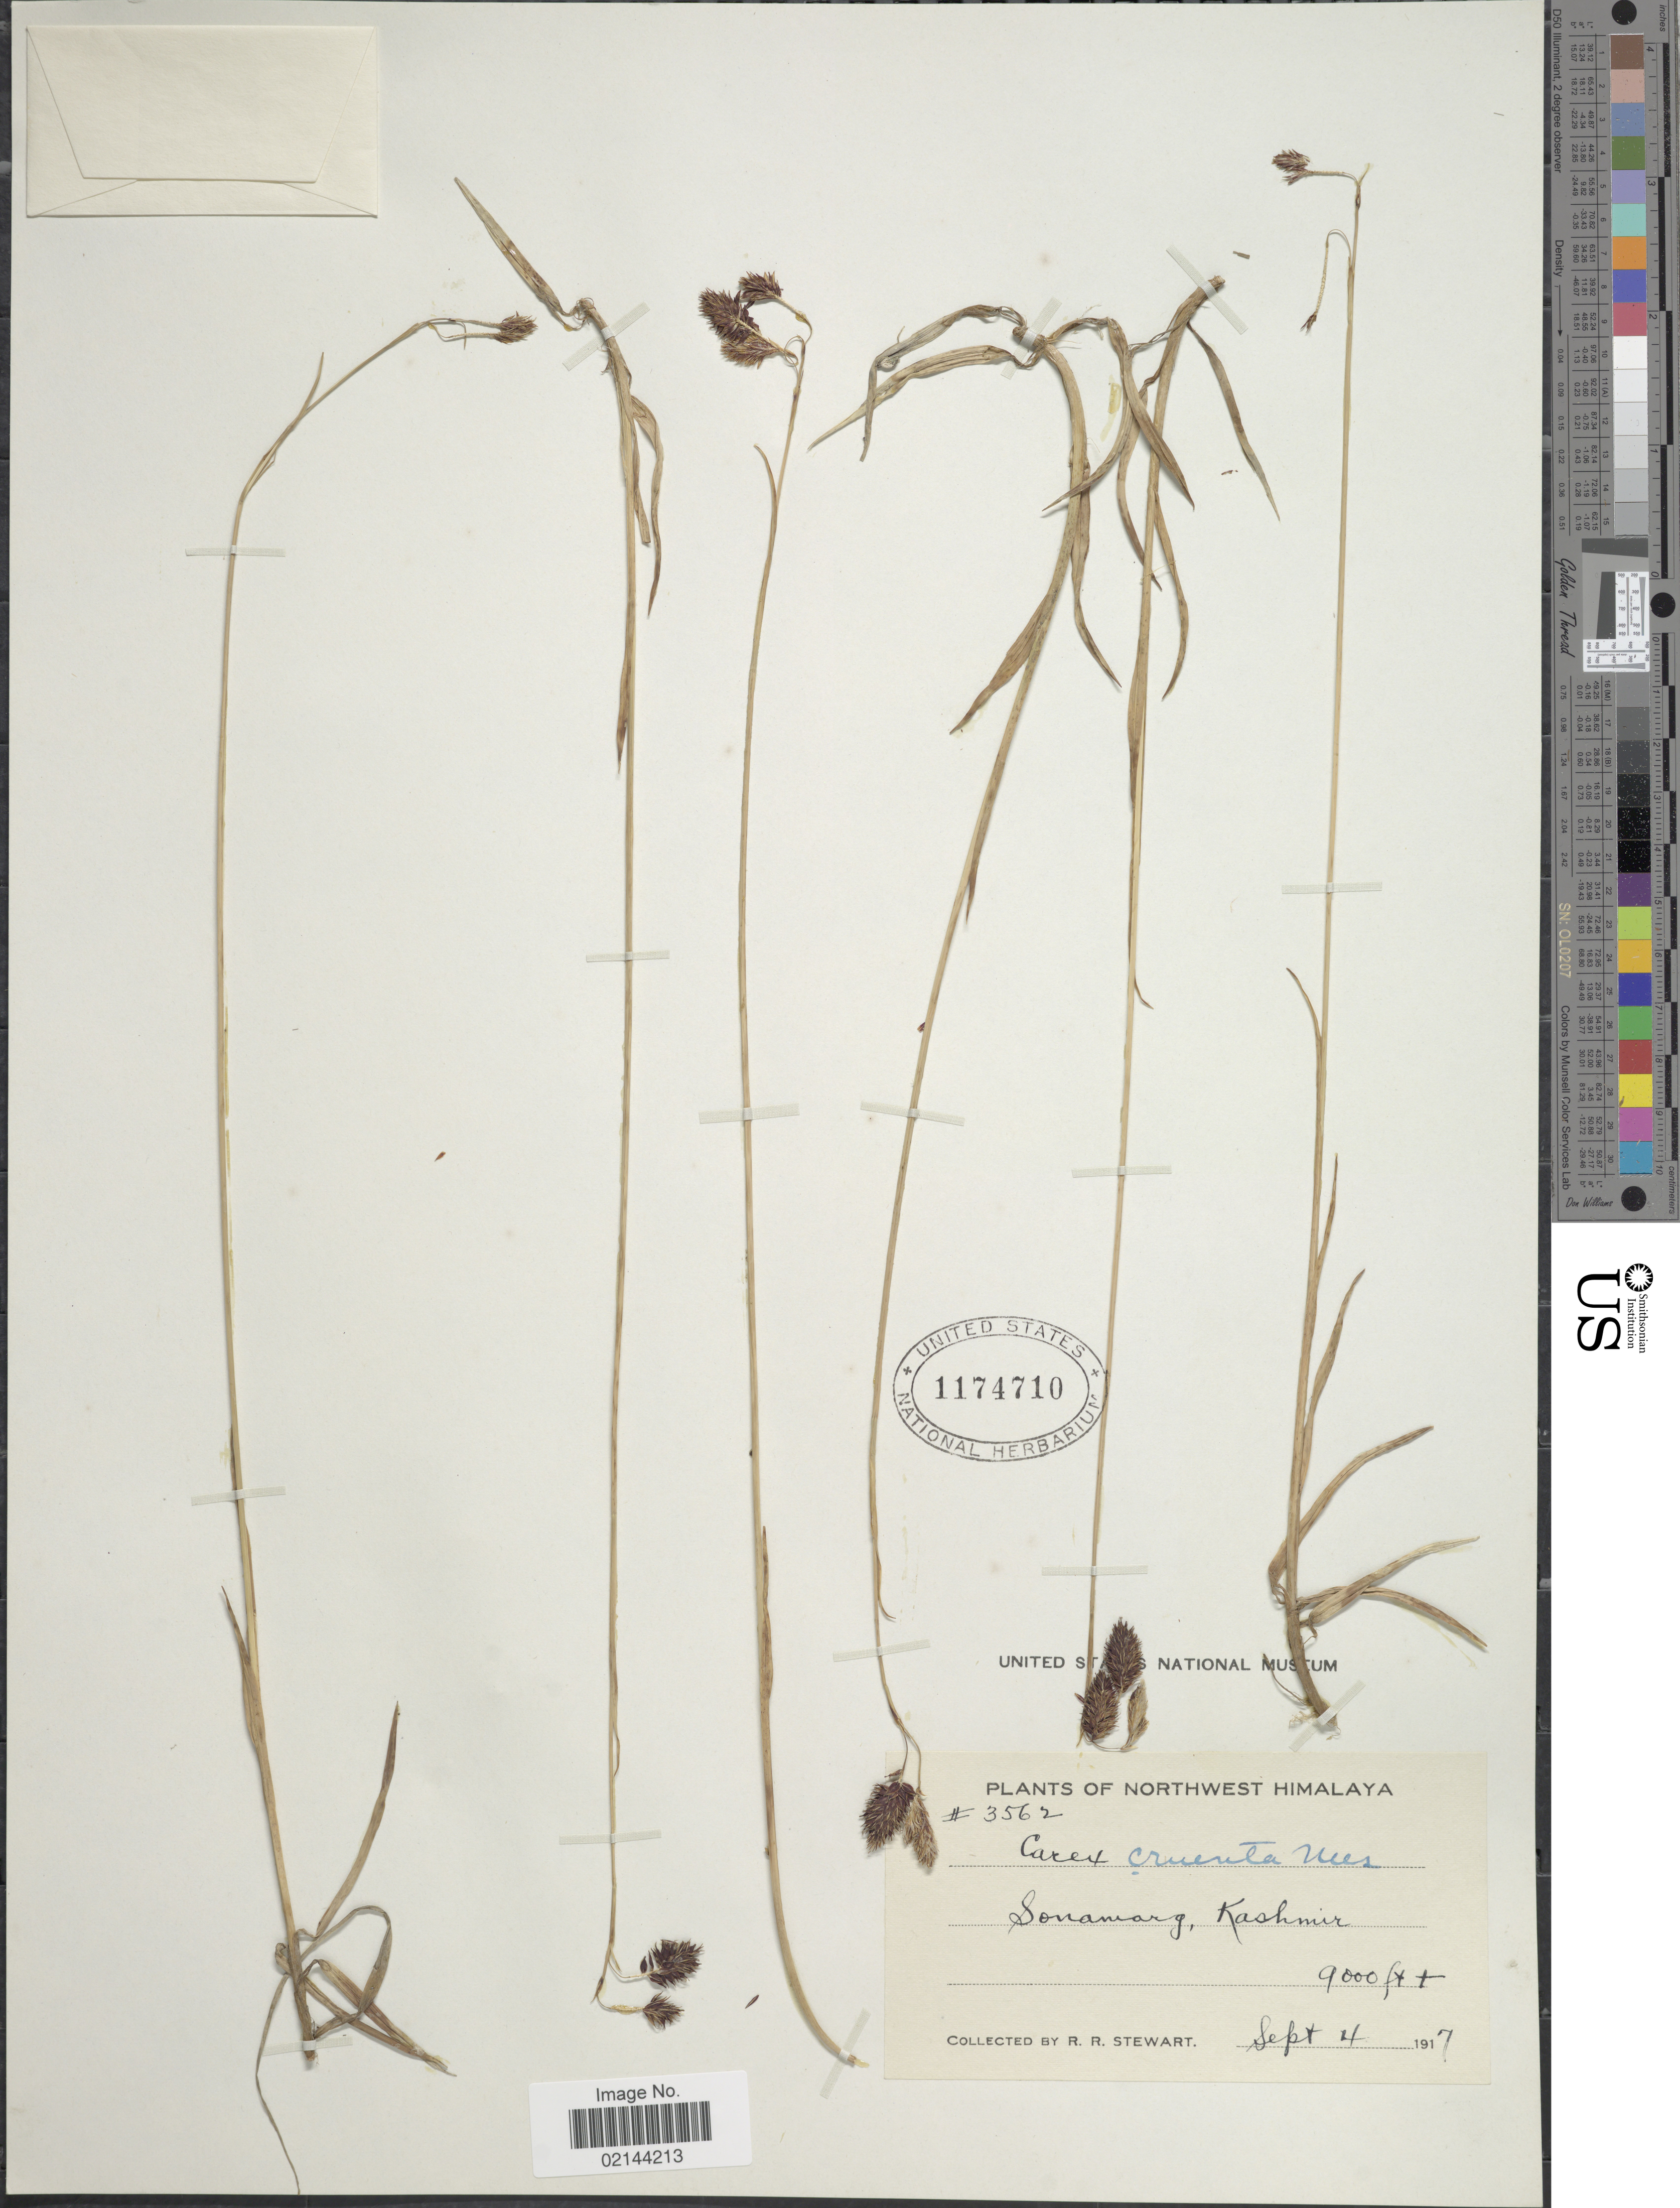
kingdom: Plantae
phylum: Tracheophyta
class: Liliopsida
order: Poales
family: Cyperaceae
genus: Carex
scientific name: Carex cruenta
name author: Nees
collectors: R. R. Stewart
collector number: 3562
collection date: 1917-09-04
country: India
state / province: Jammu and Kashmir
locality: Northwest Himalaya, Sonamarg, Kashmir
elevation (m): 2743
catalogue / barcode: US 1174710